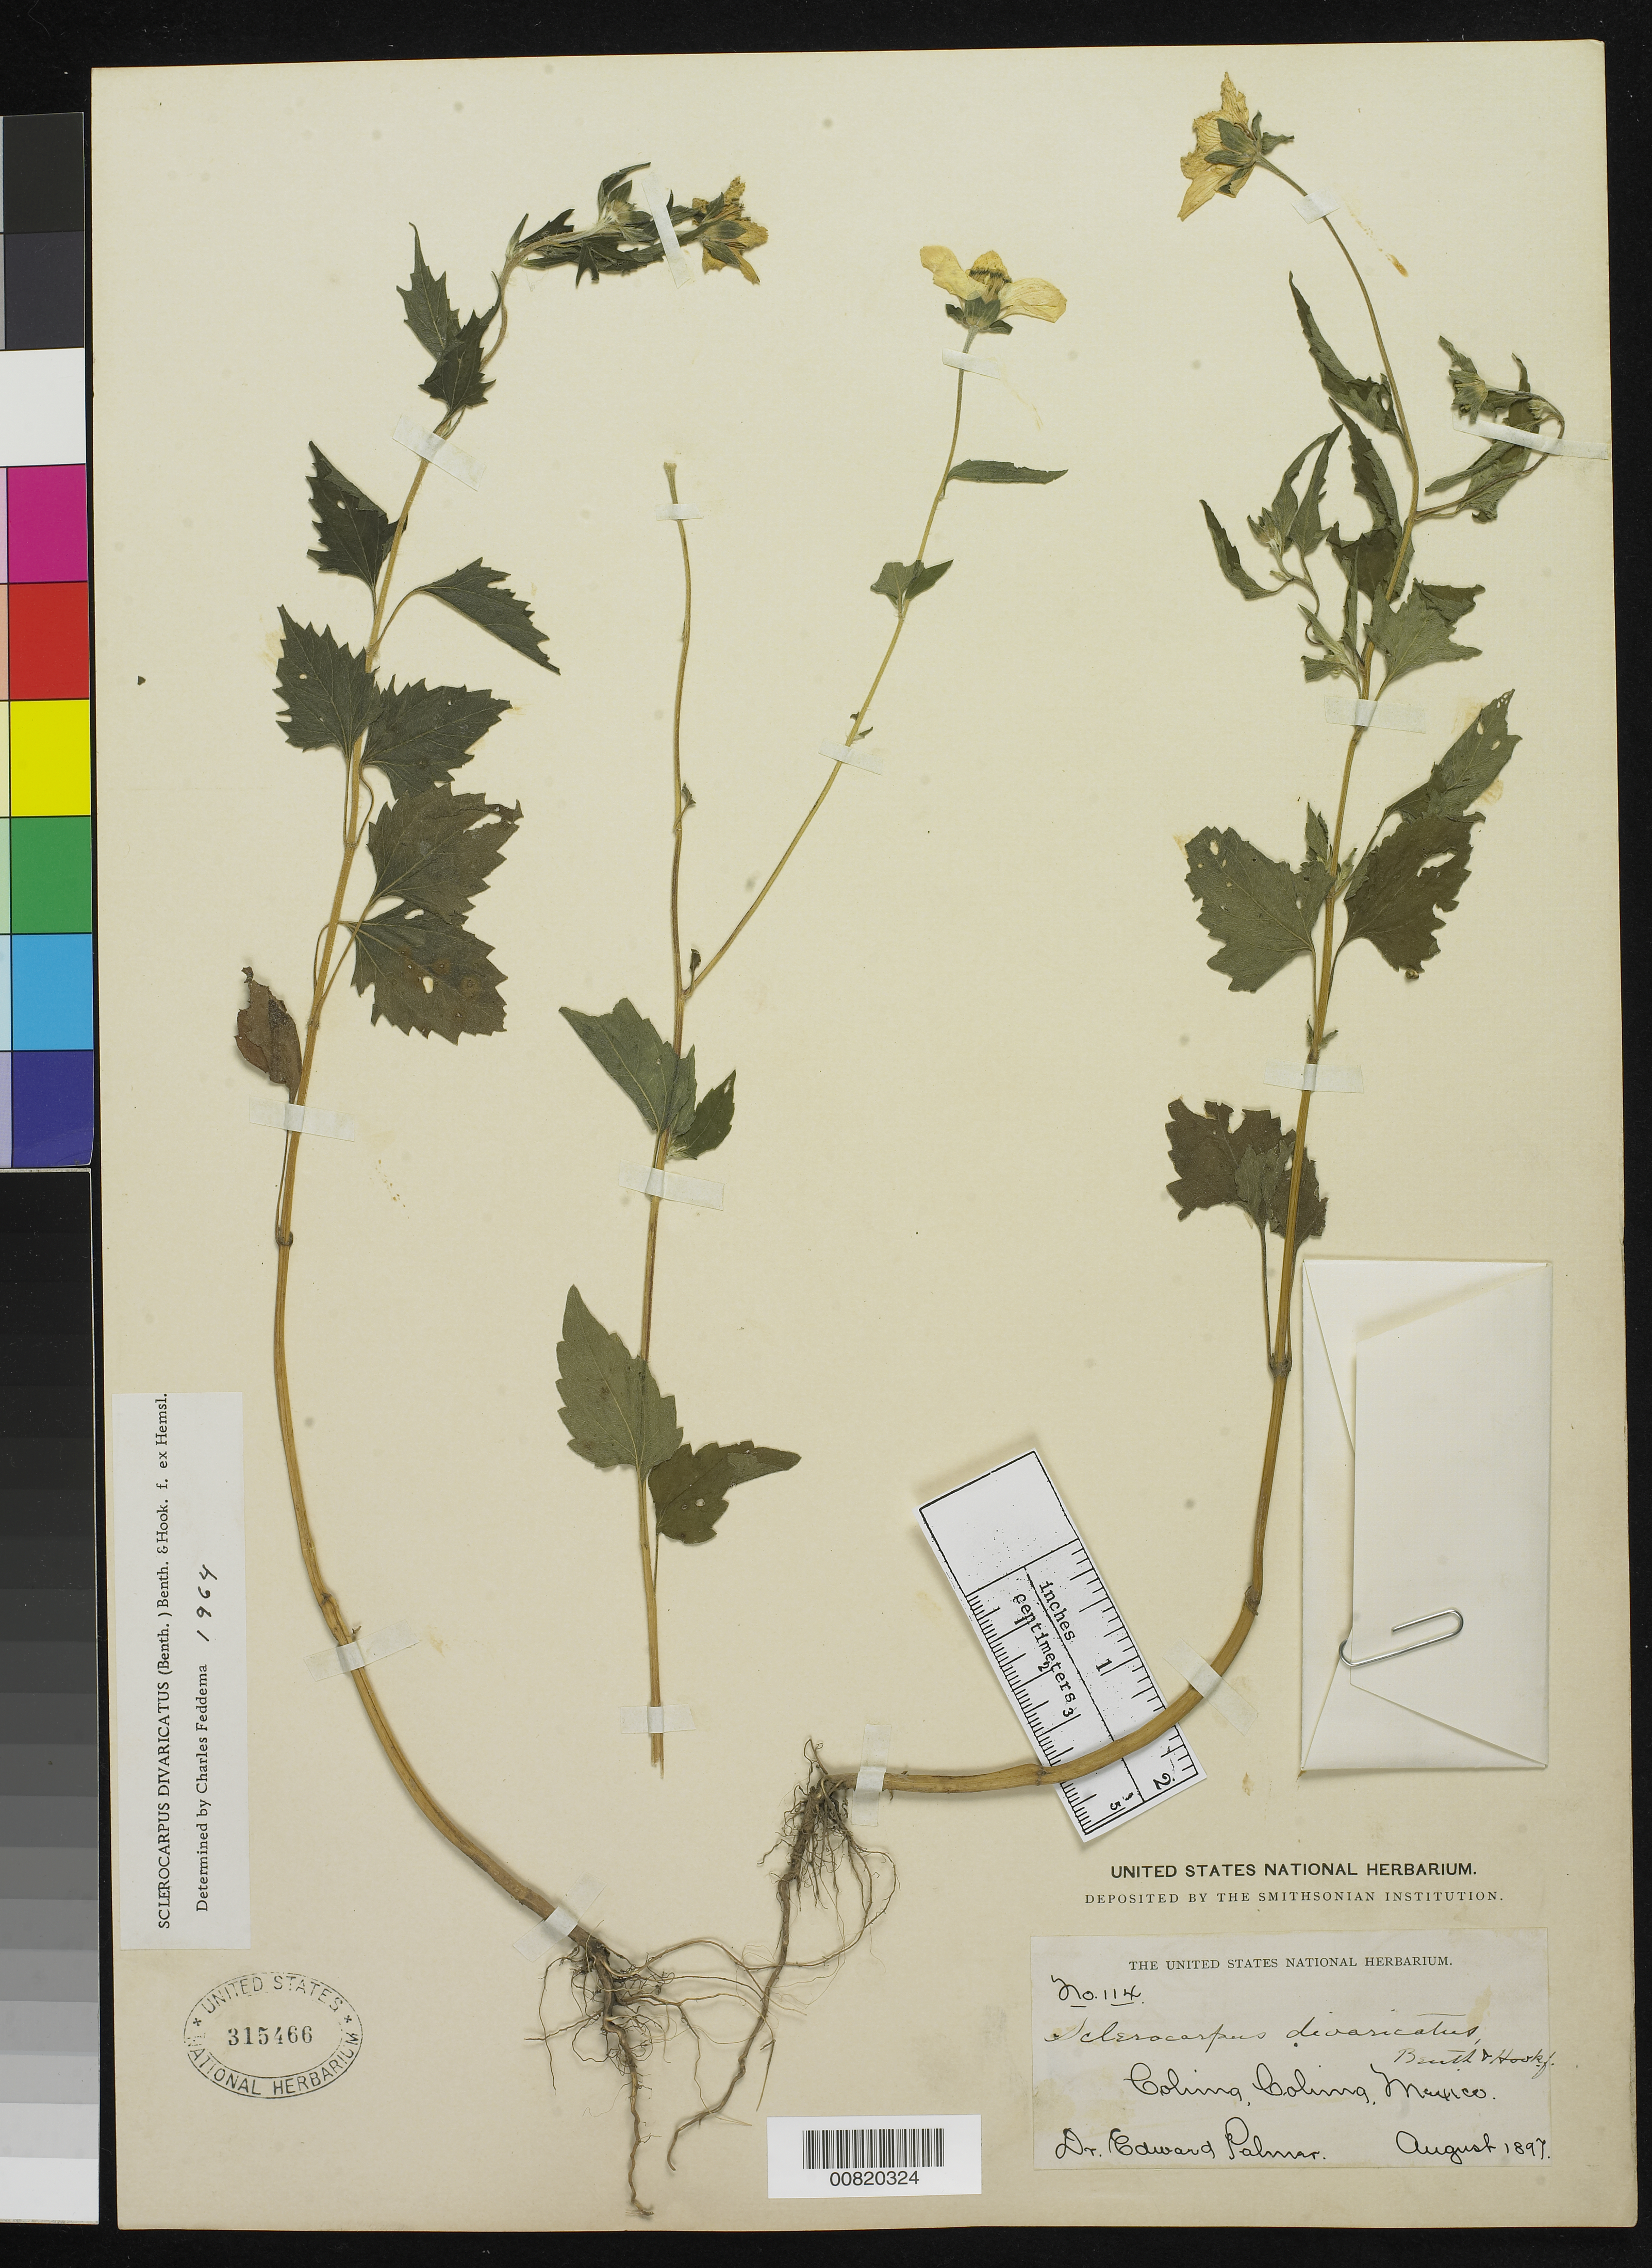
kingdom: Plantae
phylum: Tracheophyta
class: Magnoliopsida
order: Asterales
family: Asteraceae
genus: Sclerocarpus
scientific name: Sclerocarpus divaricatus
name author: (Benth.) Benth. & Hook. f. ex Hemsl.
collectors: E. Palmer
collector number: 114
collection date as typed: Aug 1897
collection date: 1897-08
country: Mexico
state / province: Colima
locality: Colima, Colima.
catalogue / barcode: US 315466